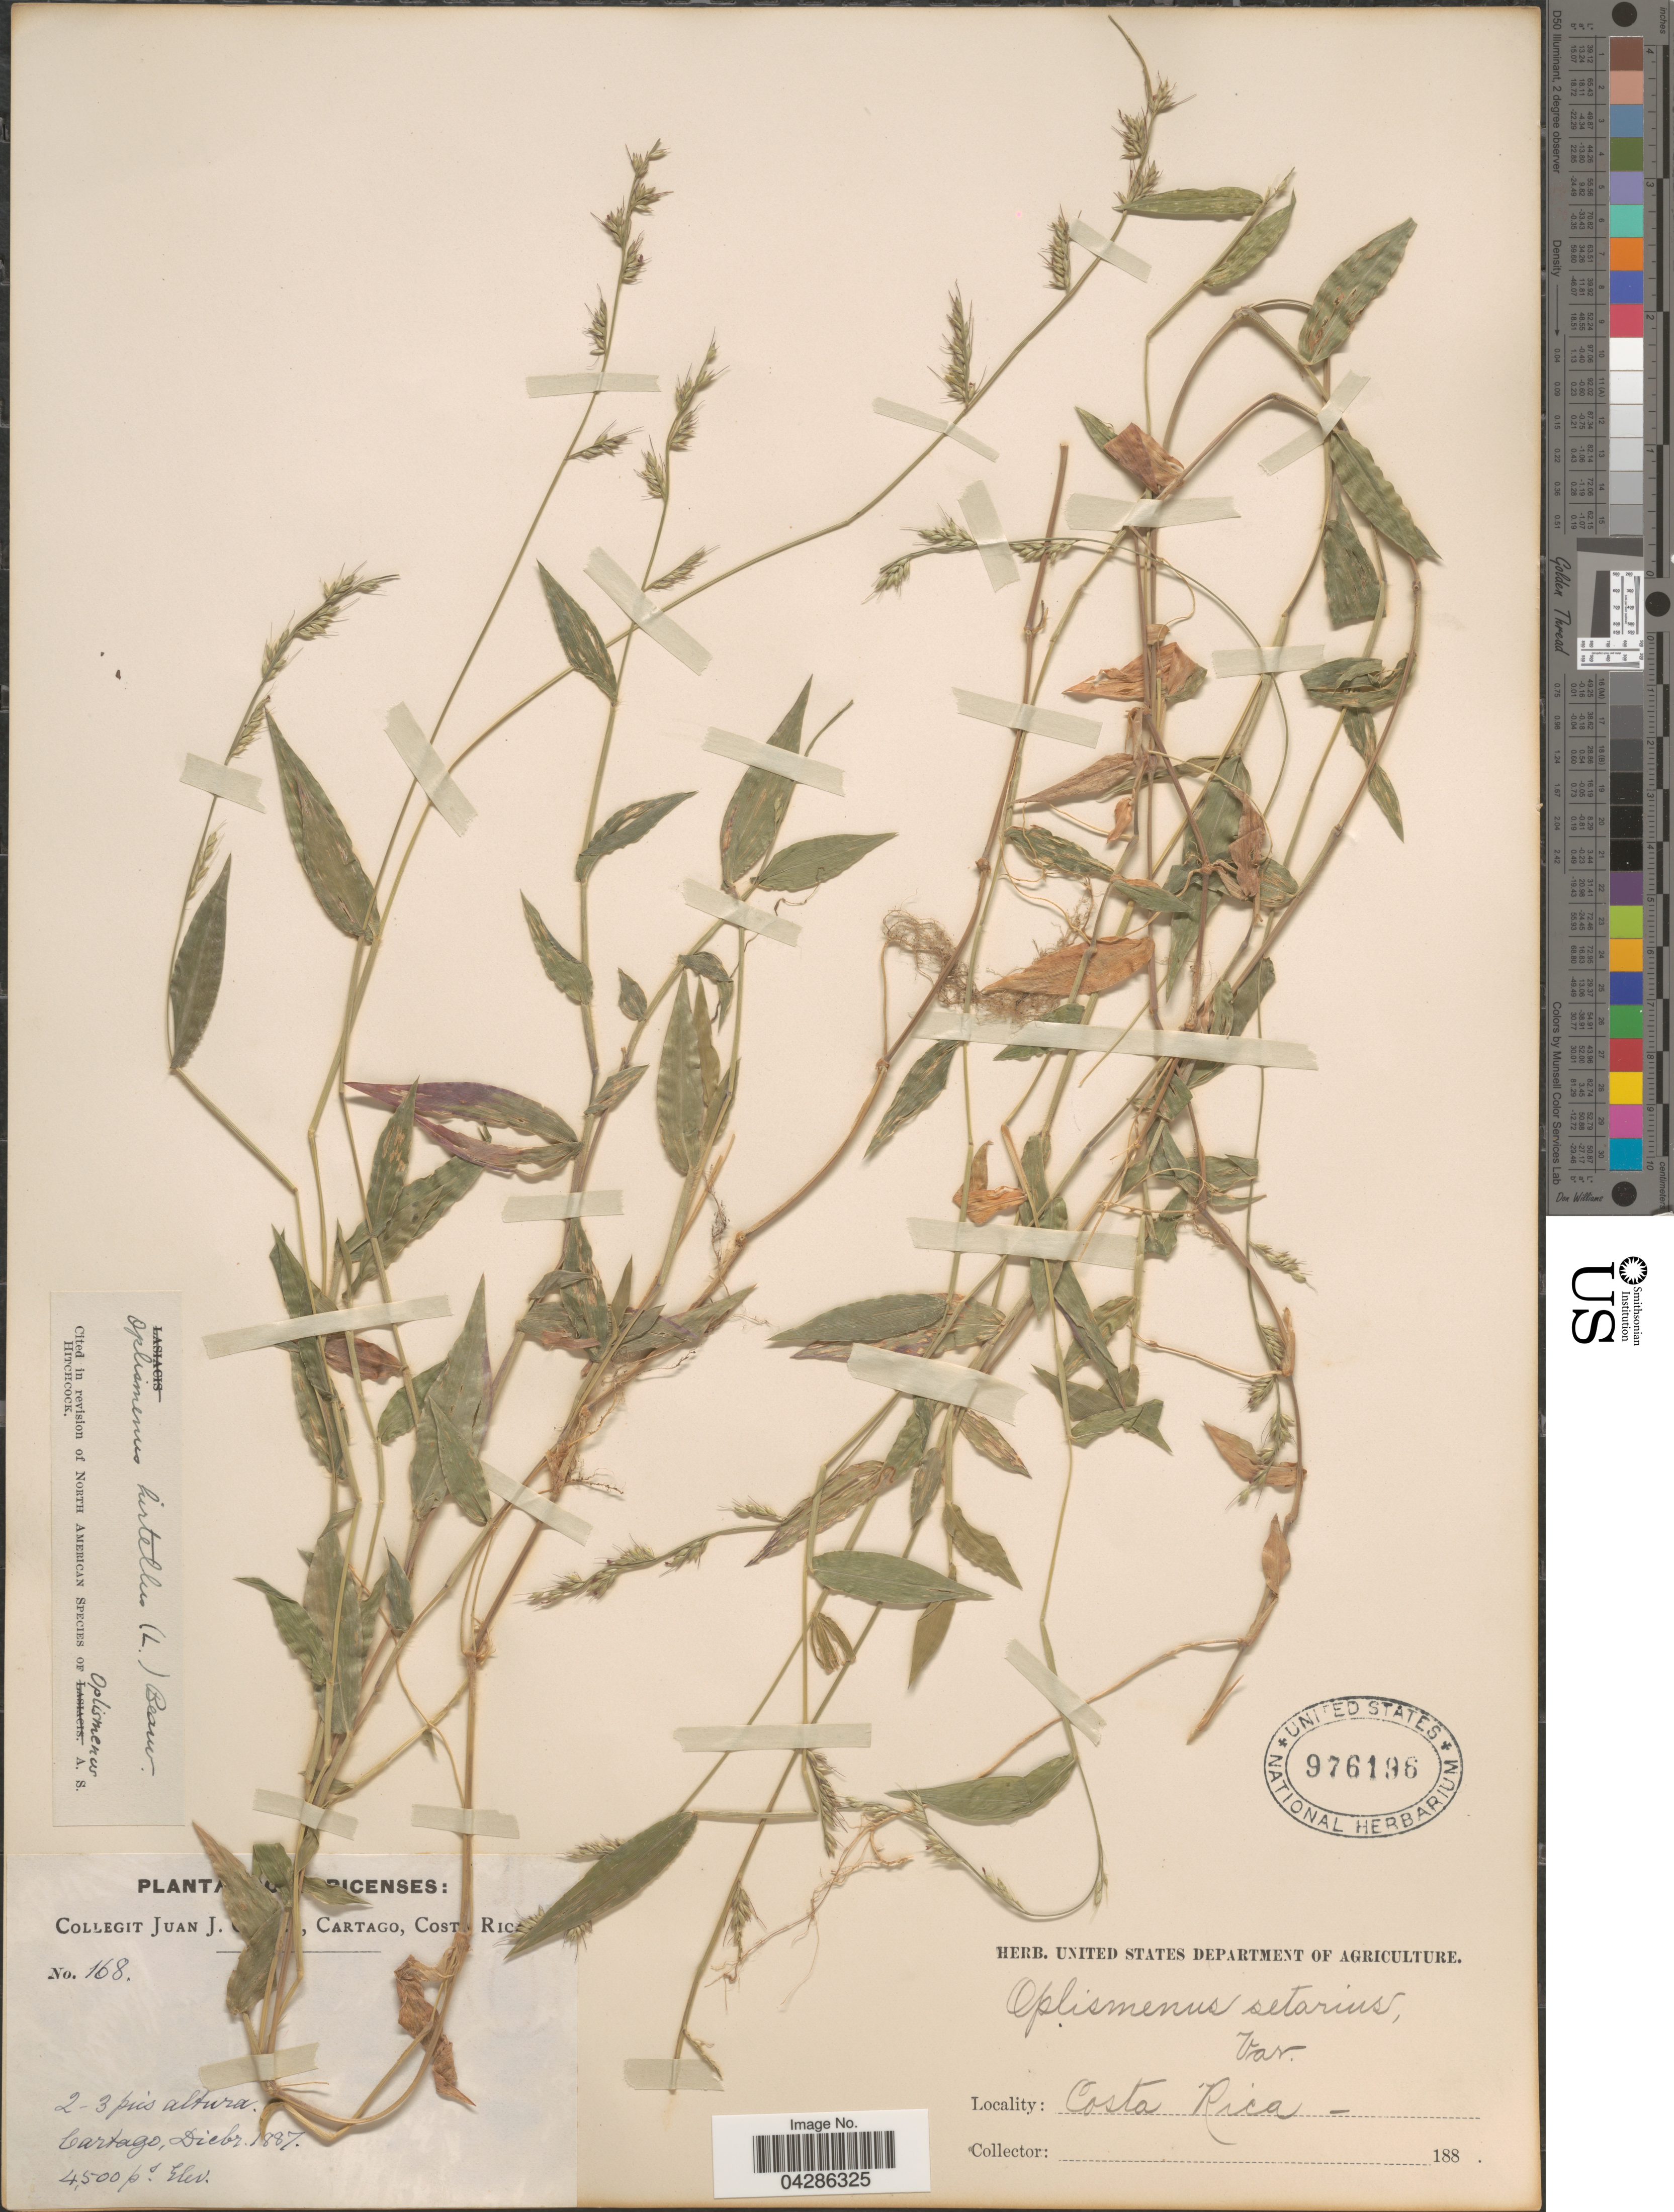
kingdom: Plantae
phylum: Tracheophyta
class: Liliopsida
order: Poales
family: Poaceae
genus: Oplismenus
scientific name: Oplismenus hirtellus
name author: (L.) P. Beauv.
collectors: J. J. Cooper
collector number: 168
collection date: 1887-12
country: Costa Rica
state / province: Cartago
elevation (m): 1372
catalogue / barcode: US 976196